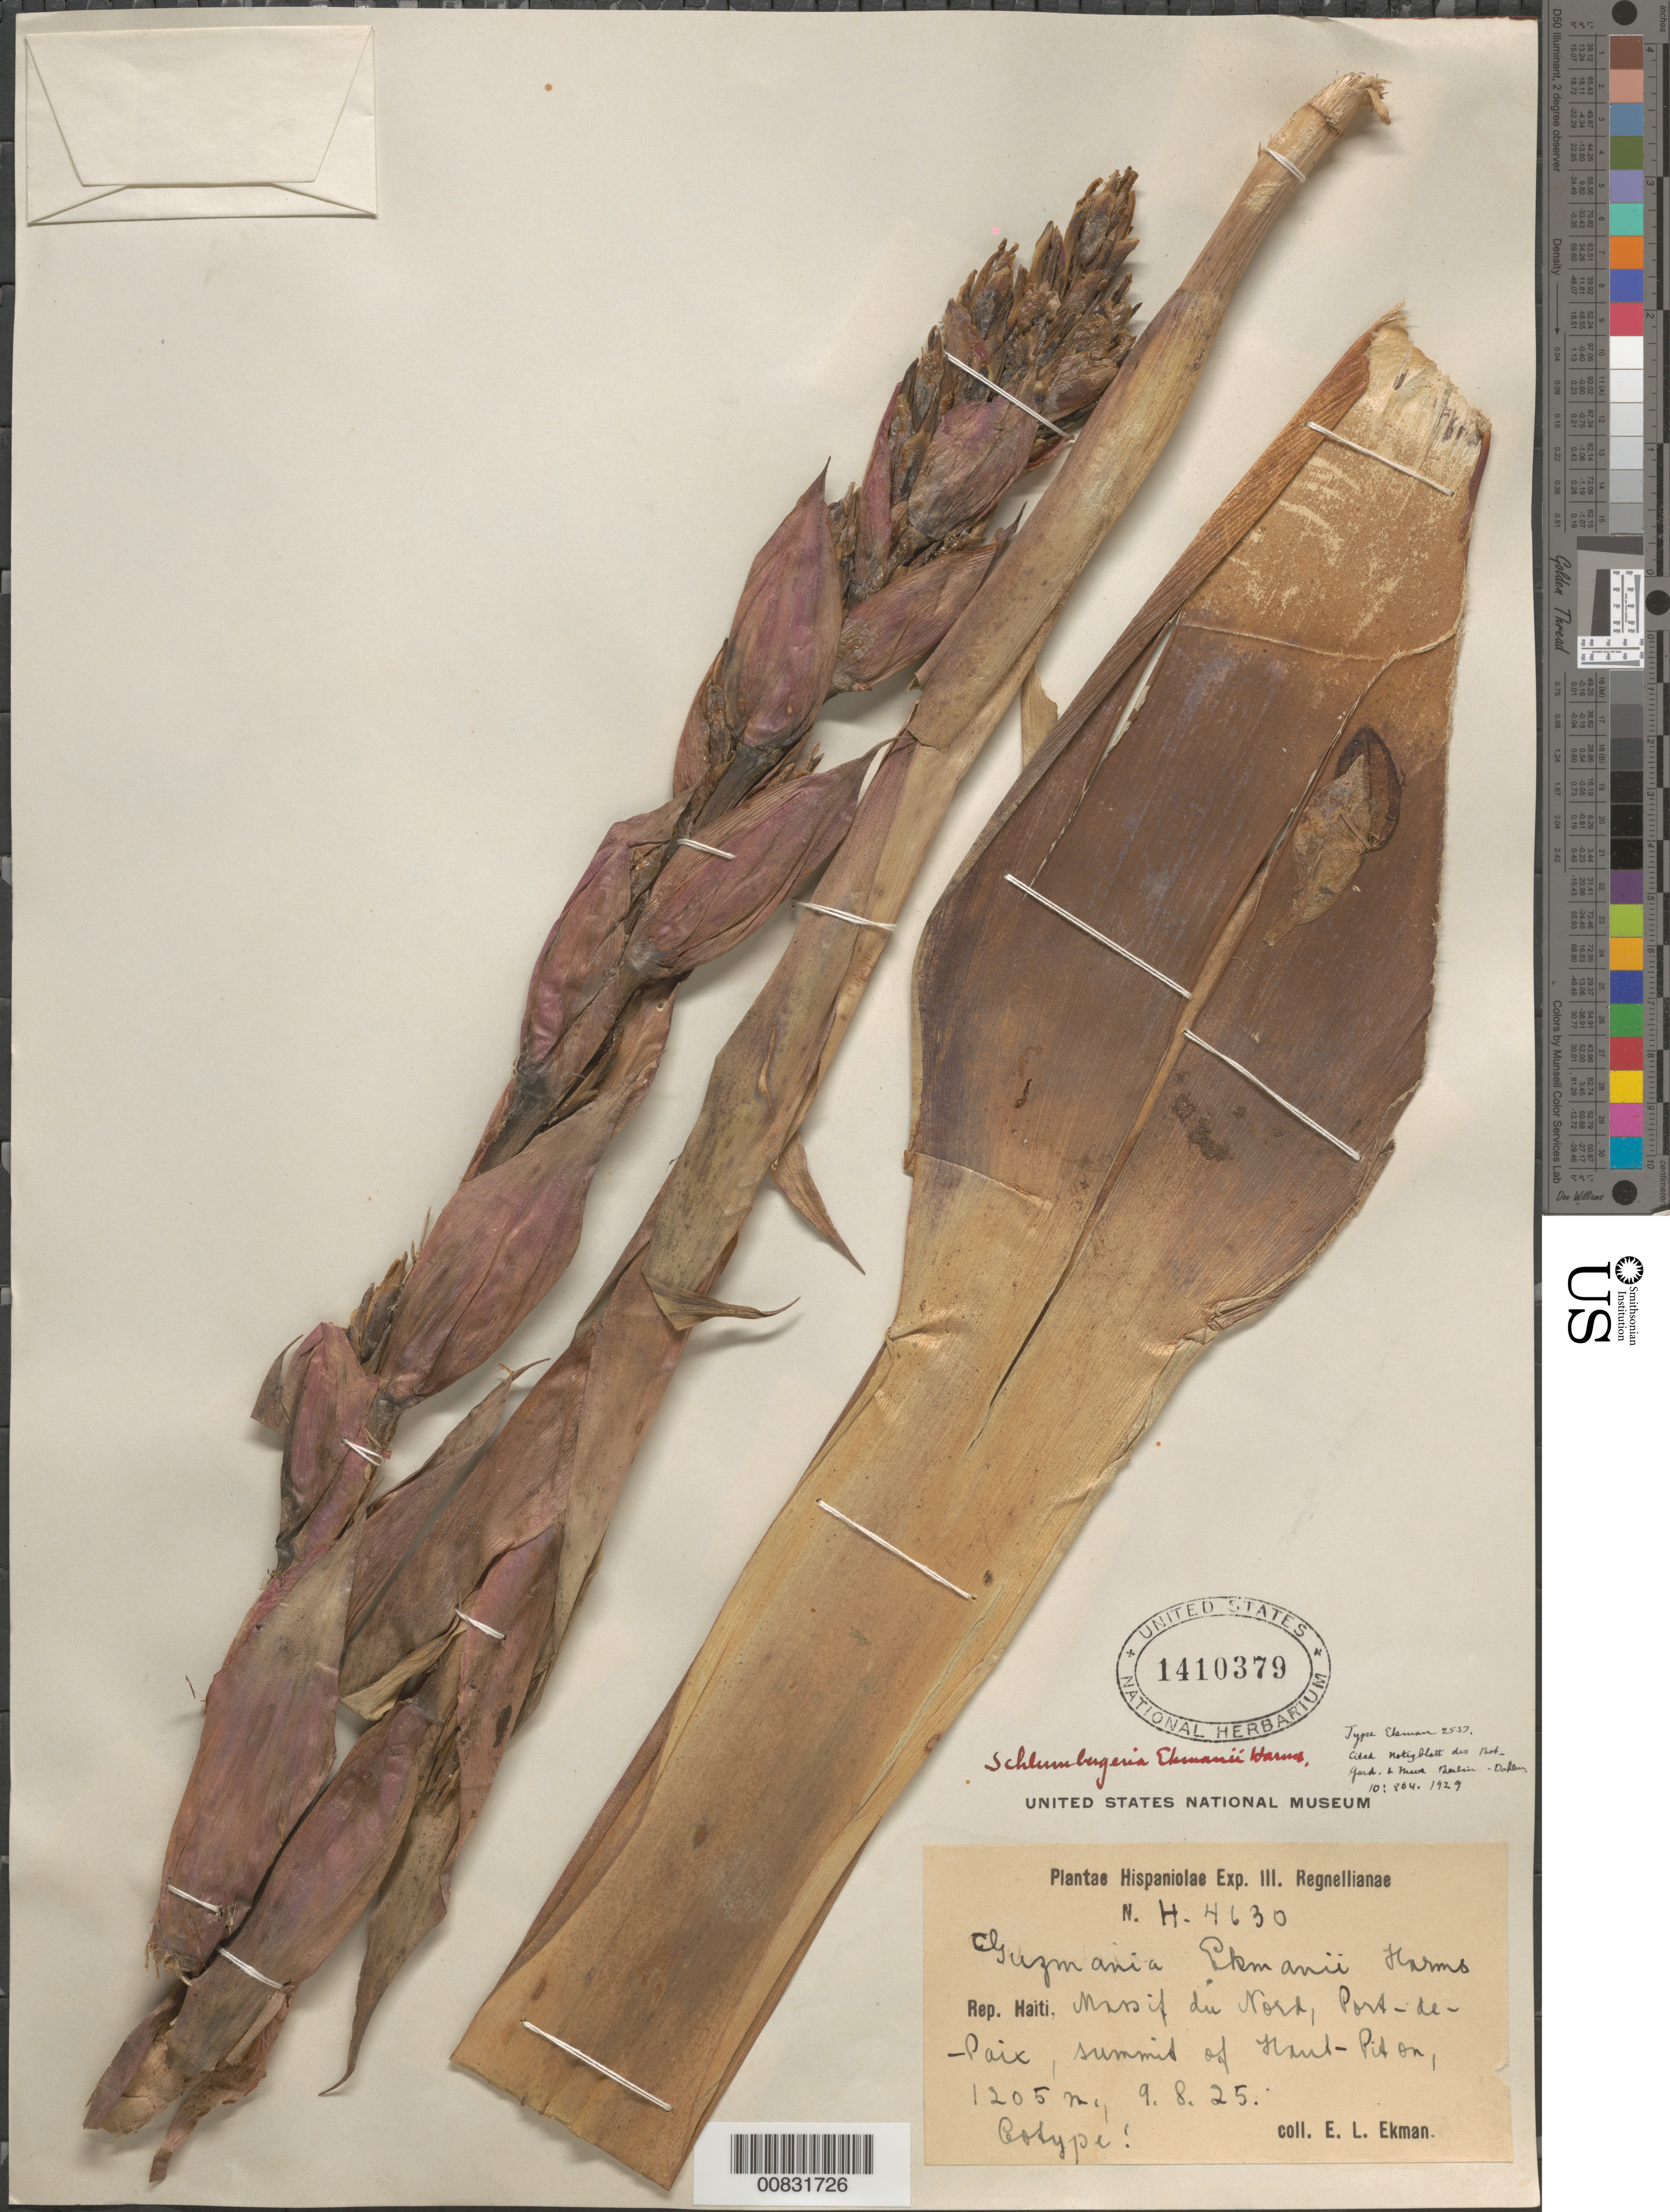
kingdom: Plantae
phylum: Tracheophyta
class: Liliopsida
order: Poales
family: Bromeliaceae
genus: Guzmania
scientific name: Guzmania ekmanii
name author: (Harms) Harms ex Mez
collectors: E. L. Ekman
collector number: H 4630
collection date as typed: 09 Aug 1925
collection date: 1925-08-09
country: Haiti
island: Hispaniola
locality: Massif du Nord, Port-de-Paix, summit of Mont Piton.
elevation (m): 1205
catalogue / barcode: US 1410379